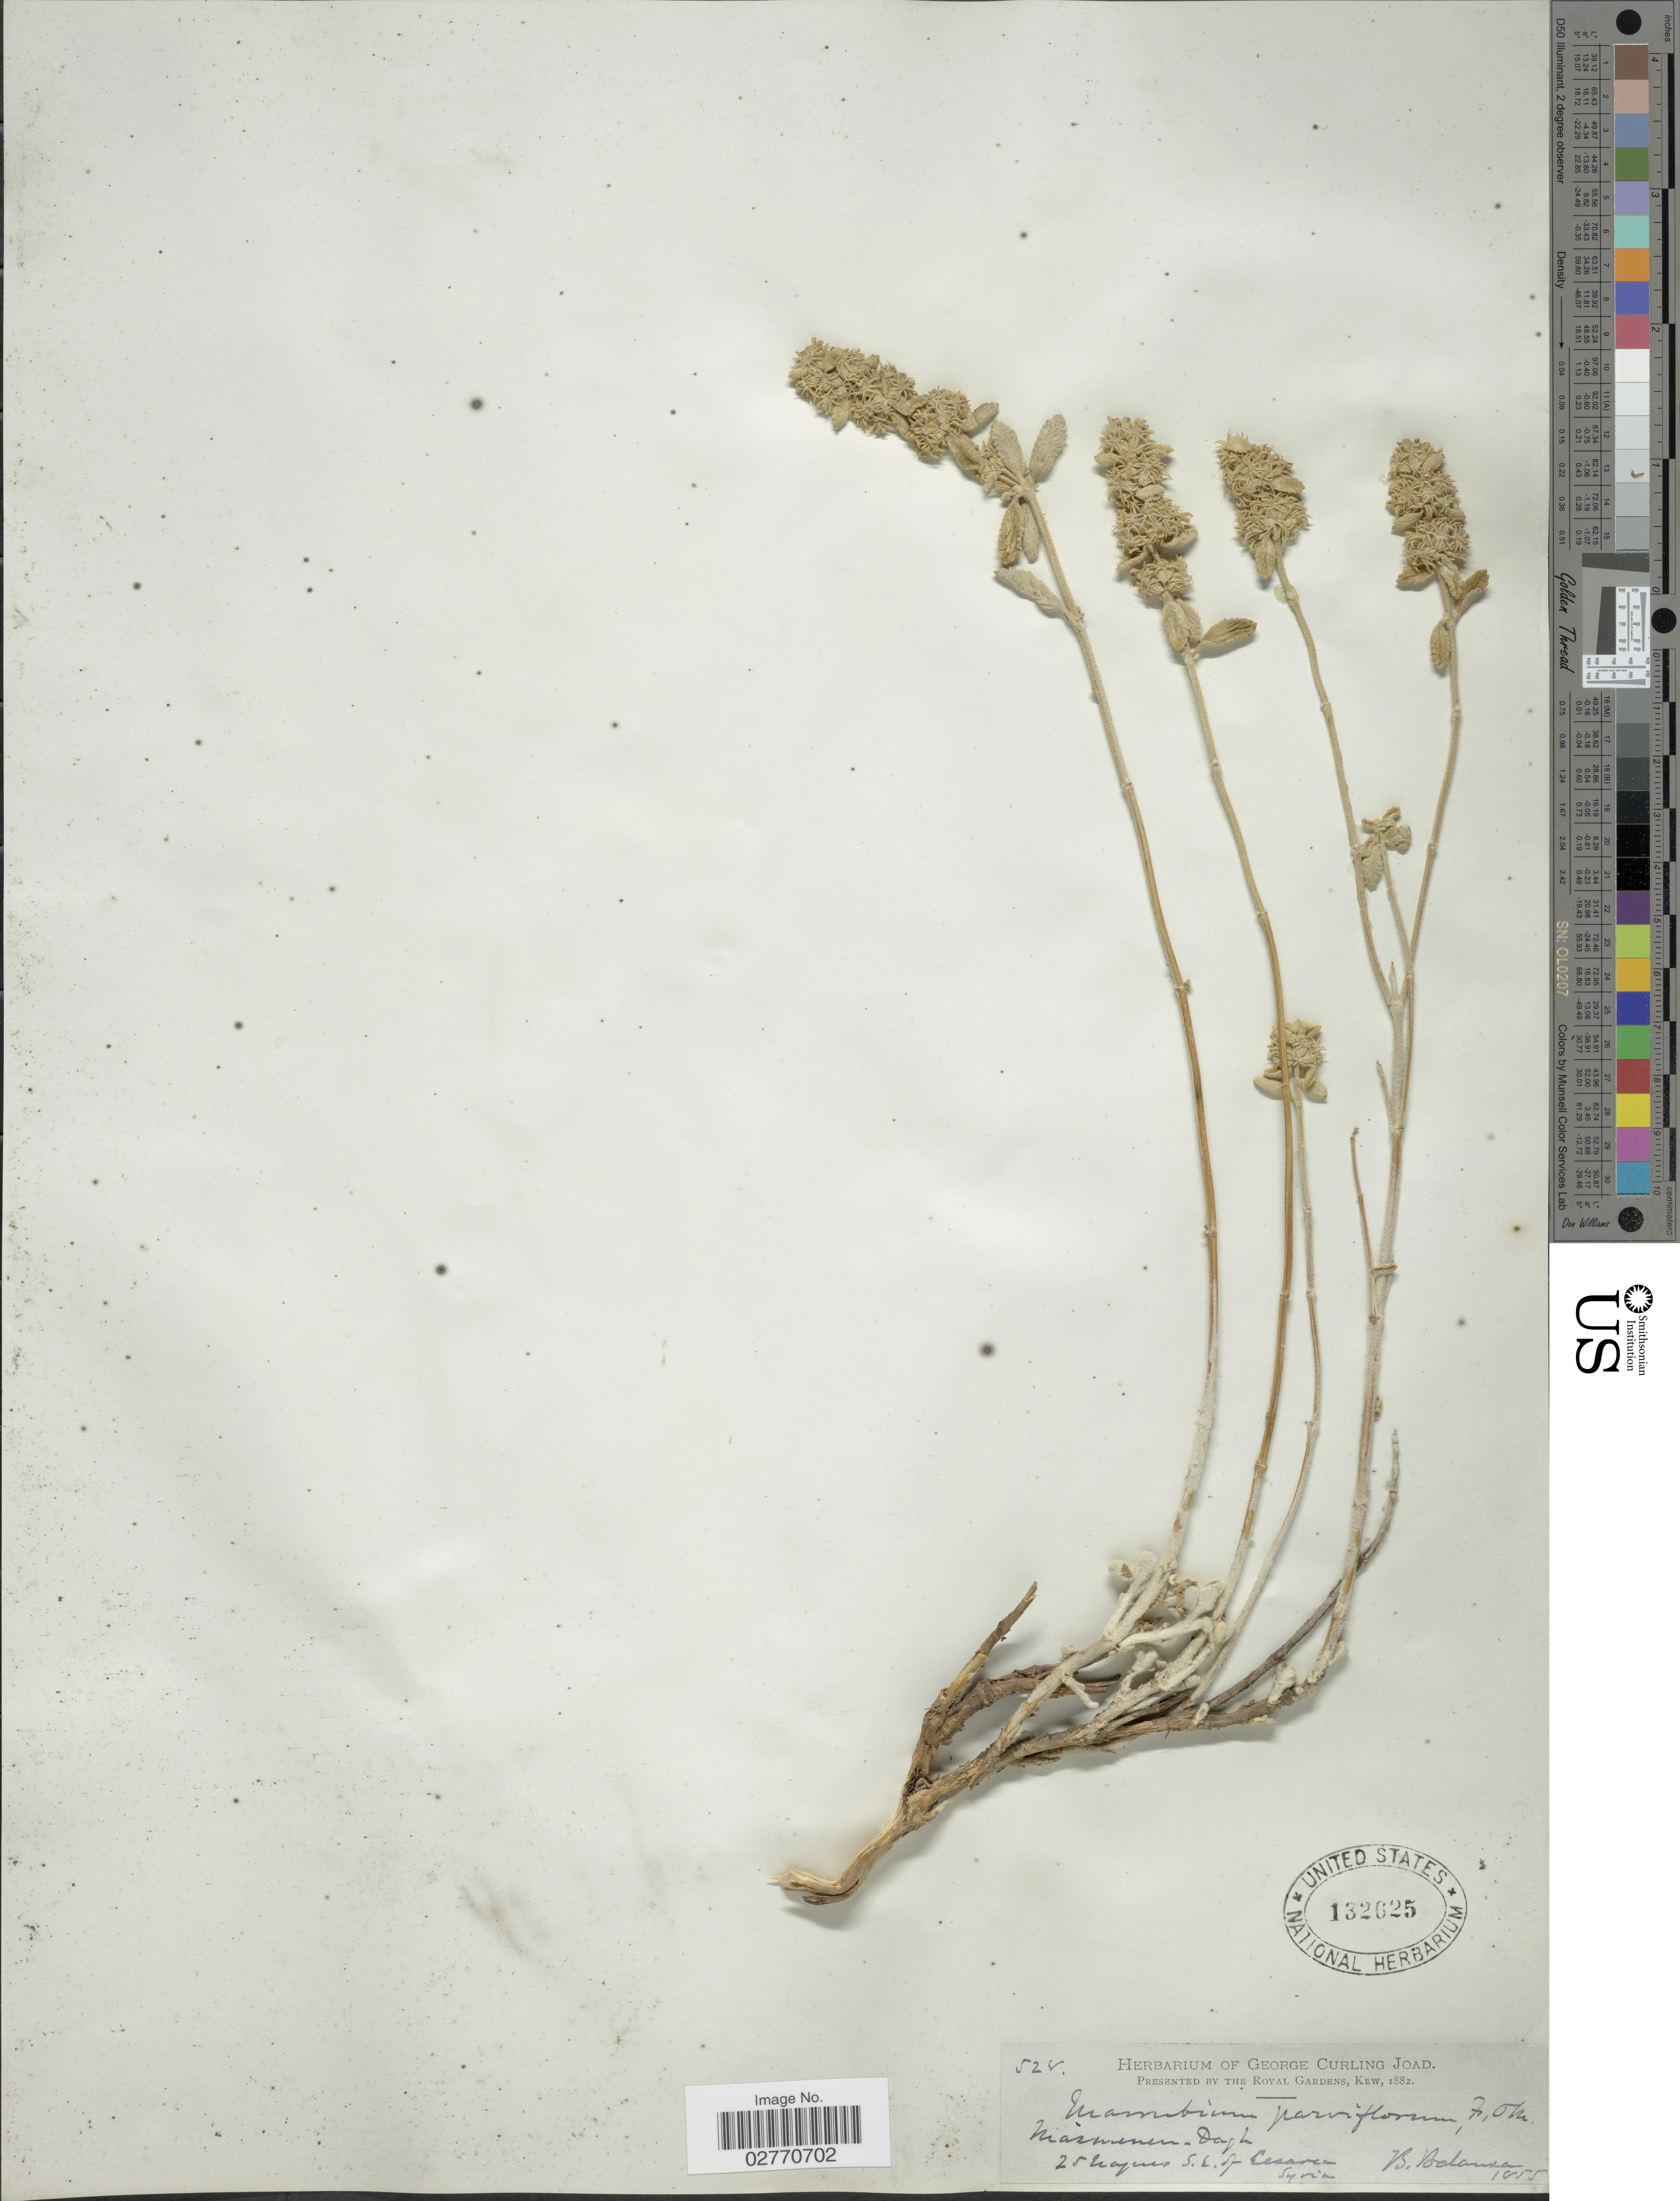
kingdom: Plantae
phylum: Tracheophyta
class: Magnoliopsida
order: Lamiales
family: Lamiaceae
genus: Marrubium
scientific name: Marrubium parviflorum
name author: Fisch. & C.A. Mey.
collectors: B. Balansa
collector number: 528*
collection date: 1855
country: Syria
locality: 25 Naques [interpreted] S.E. of Cesarea [interpreted]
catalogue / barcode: US 132625